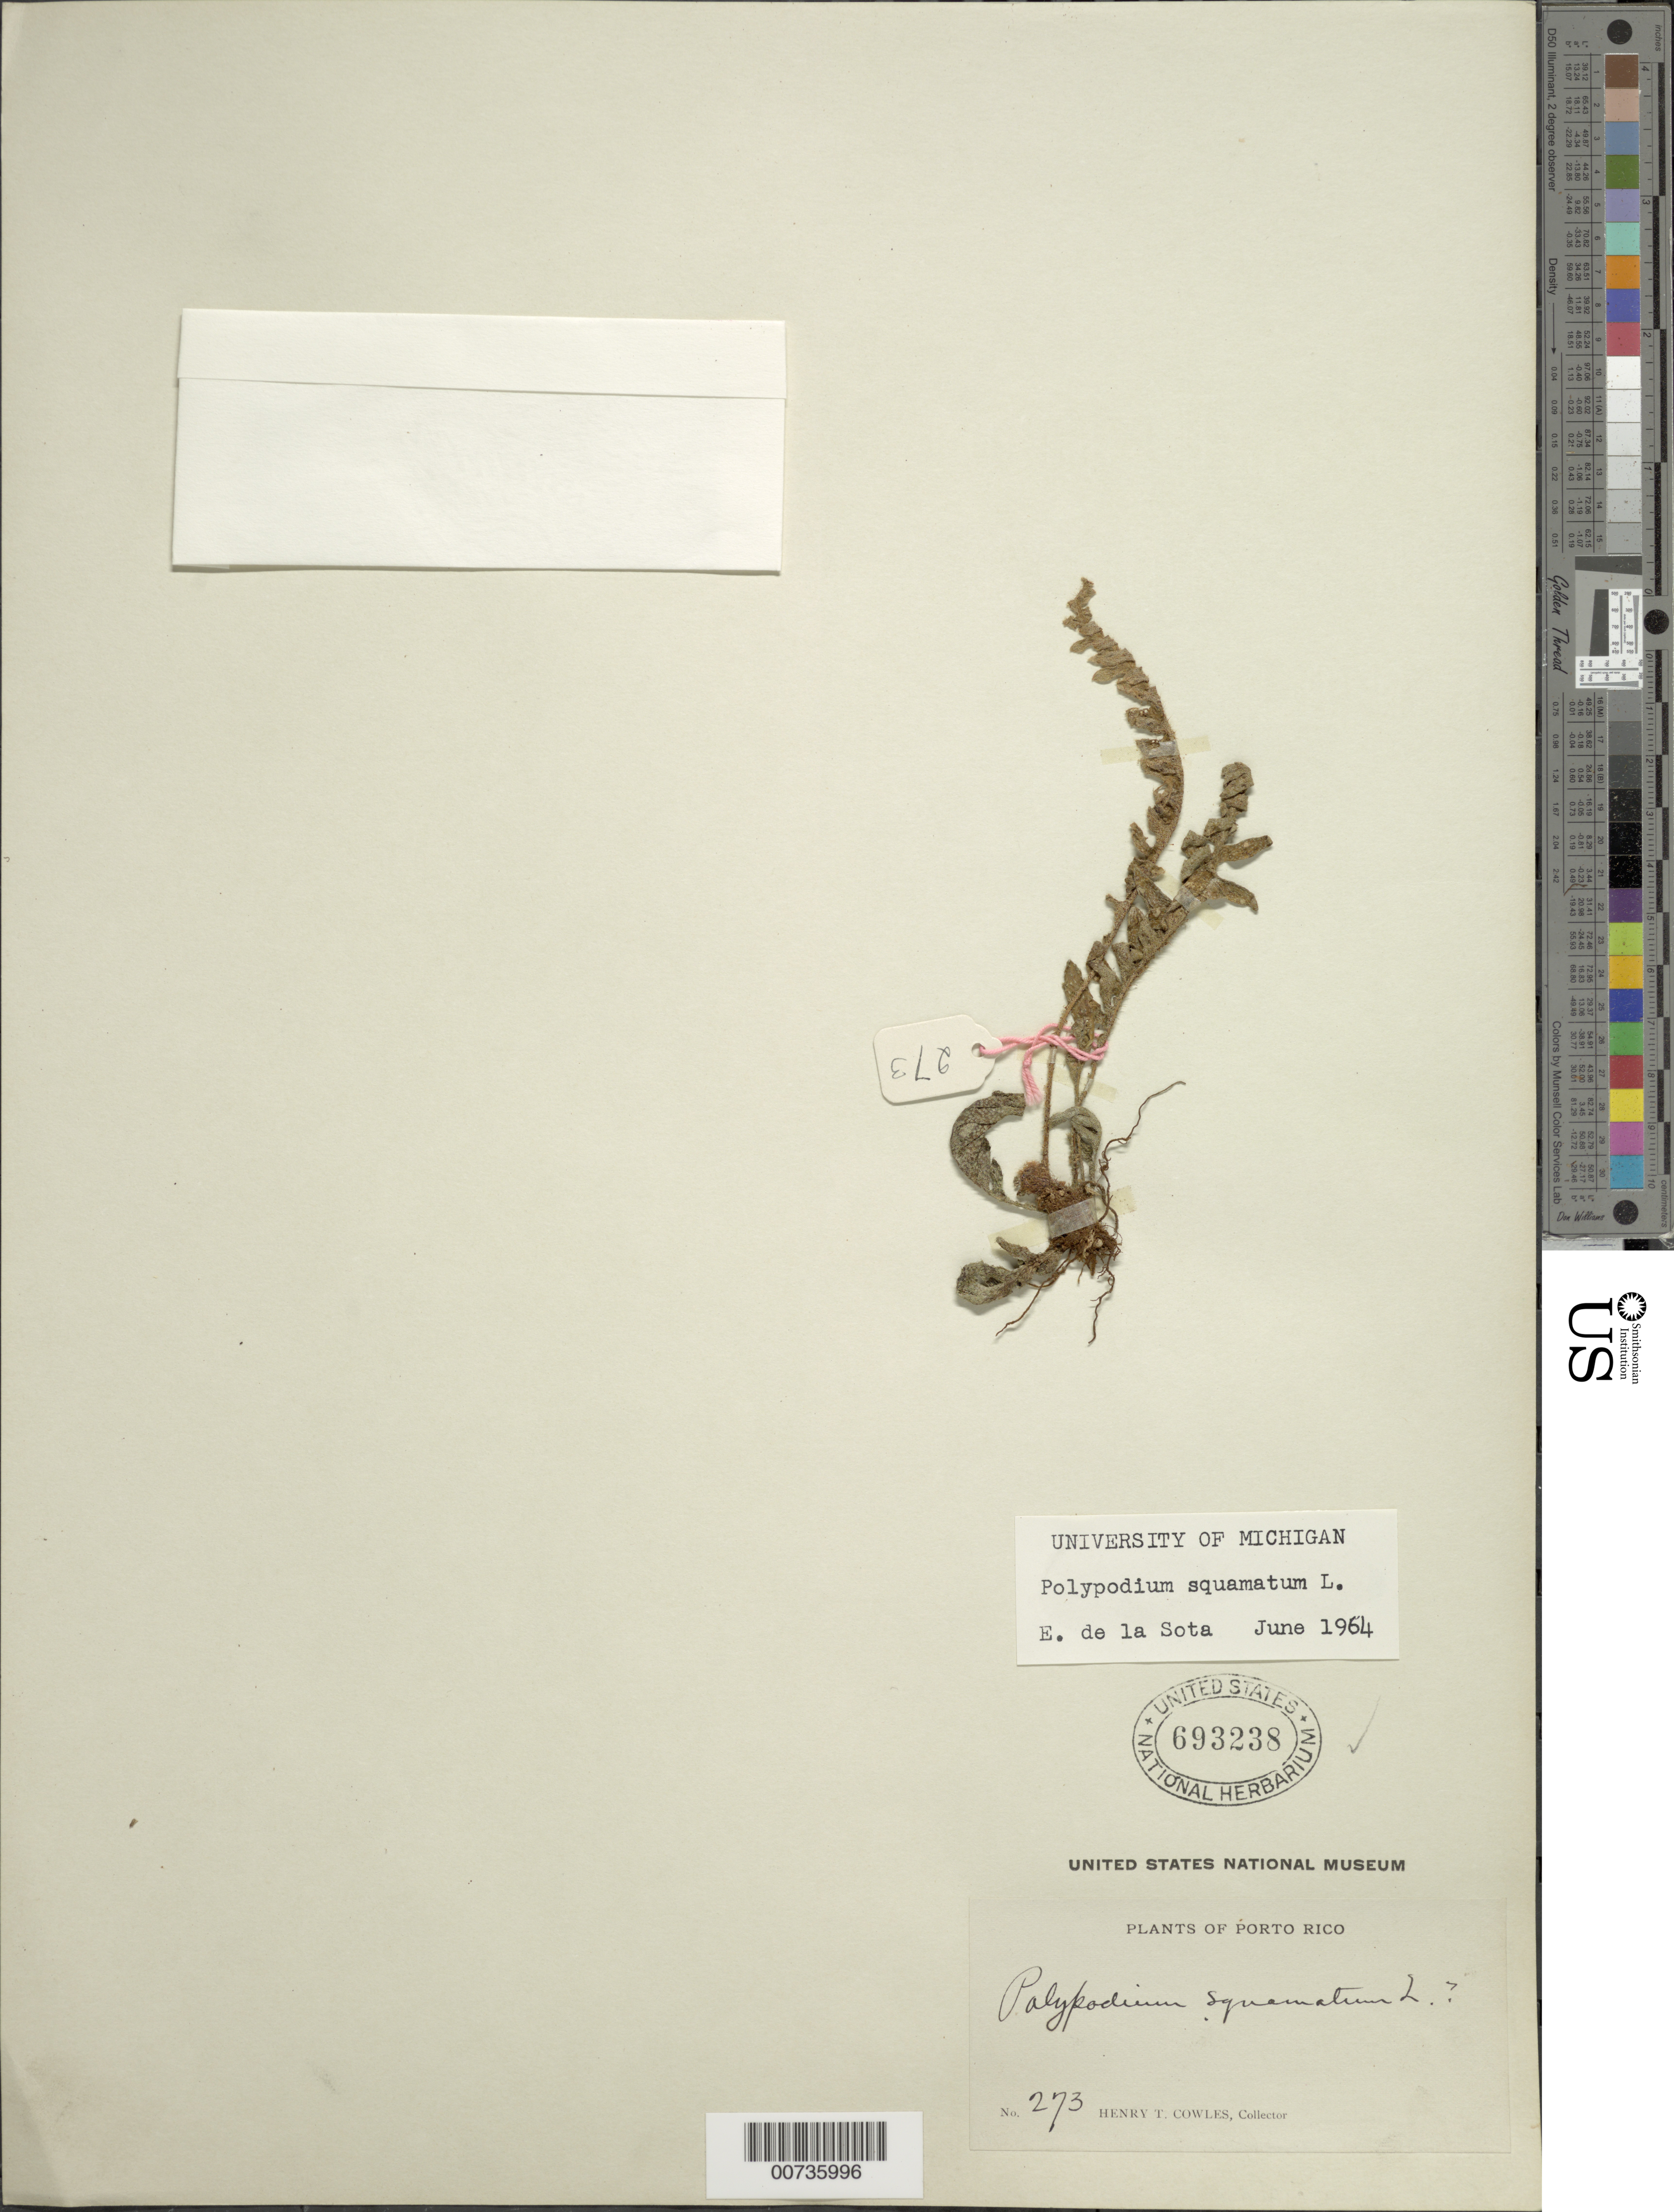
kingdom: Plantae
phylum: Tracheophyta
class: Polypodiopsida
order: Polypodiales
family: Polypodiaceae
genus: Pleopeltis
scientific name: Pleopeltis squamata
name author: (L.) J. Sm.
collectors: H. Cowles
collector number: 273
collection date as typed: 1911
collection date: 1911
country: Puerto Rico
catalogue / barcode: US 693238